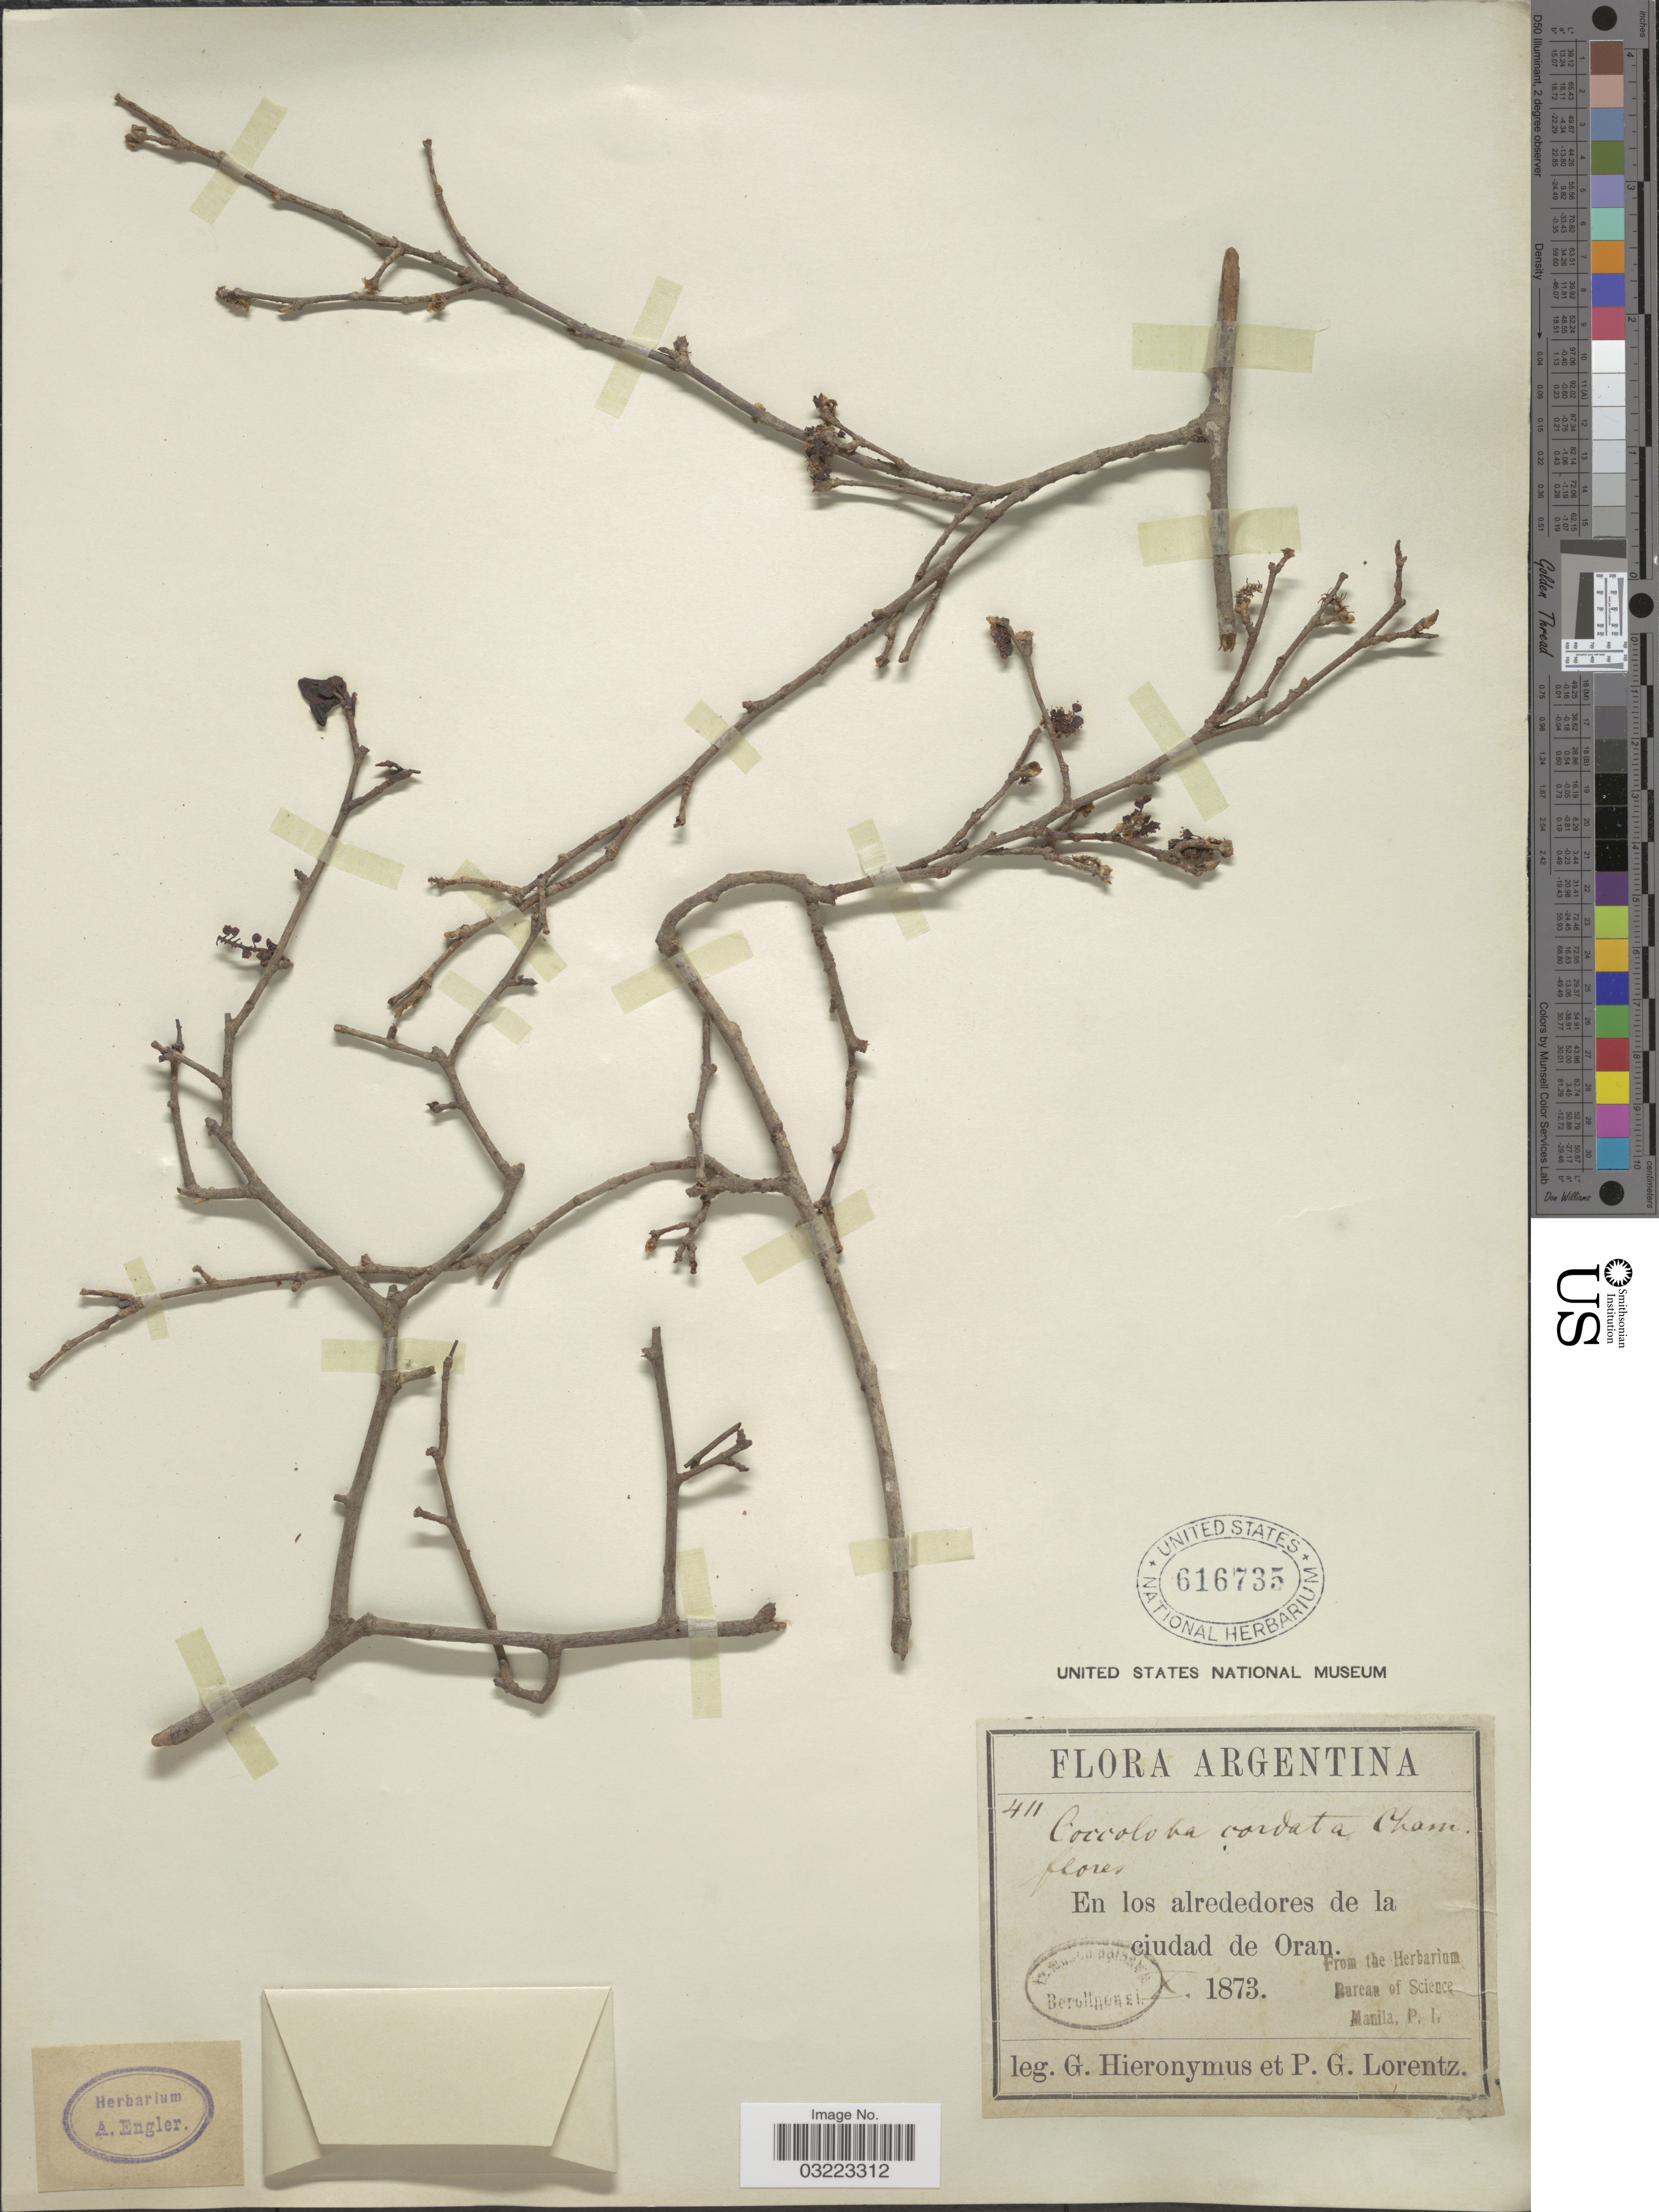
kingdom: Plantae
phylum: Tracheophyta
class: Magnoliopsida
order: Caryophyllales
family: Polygonaceae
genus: Coccoloba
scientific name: Coccoloba cordata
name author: Cham.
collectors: G. H. Hieronymus & P. G. Lorentz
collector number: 411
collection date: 1873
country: Argentina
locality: En los alrededores de la ciudad de Oran.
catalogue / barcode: US 616735